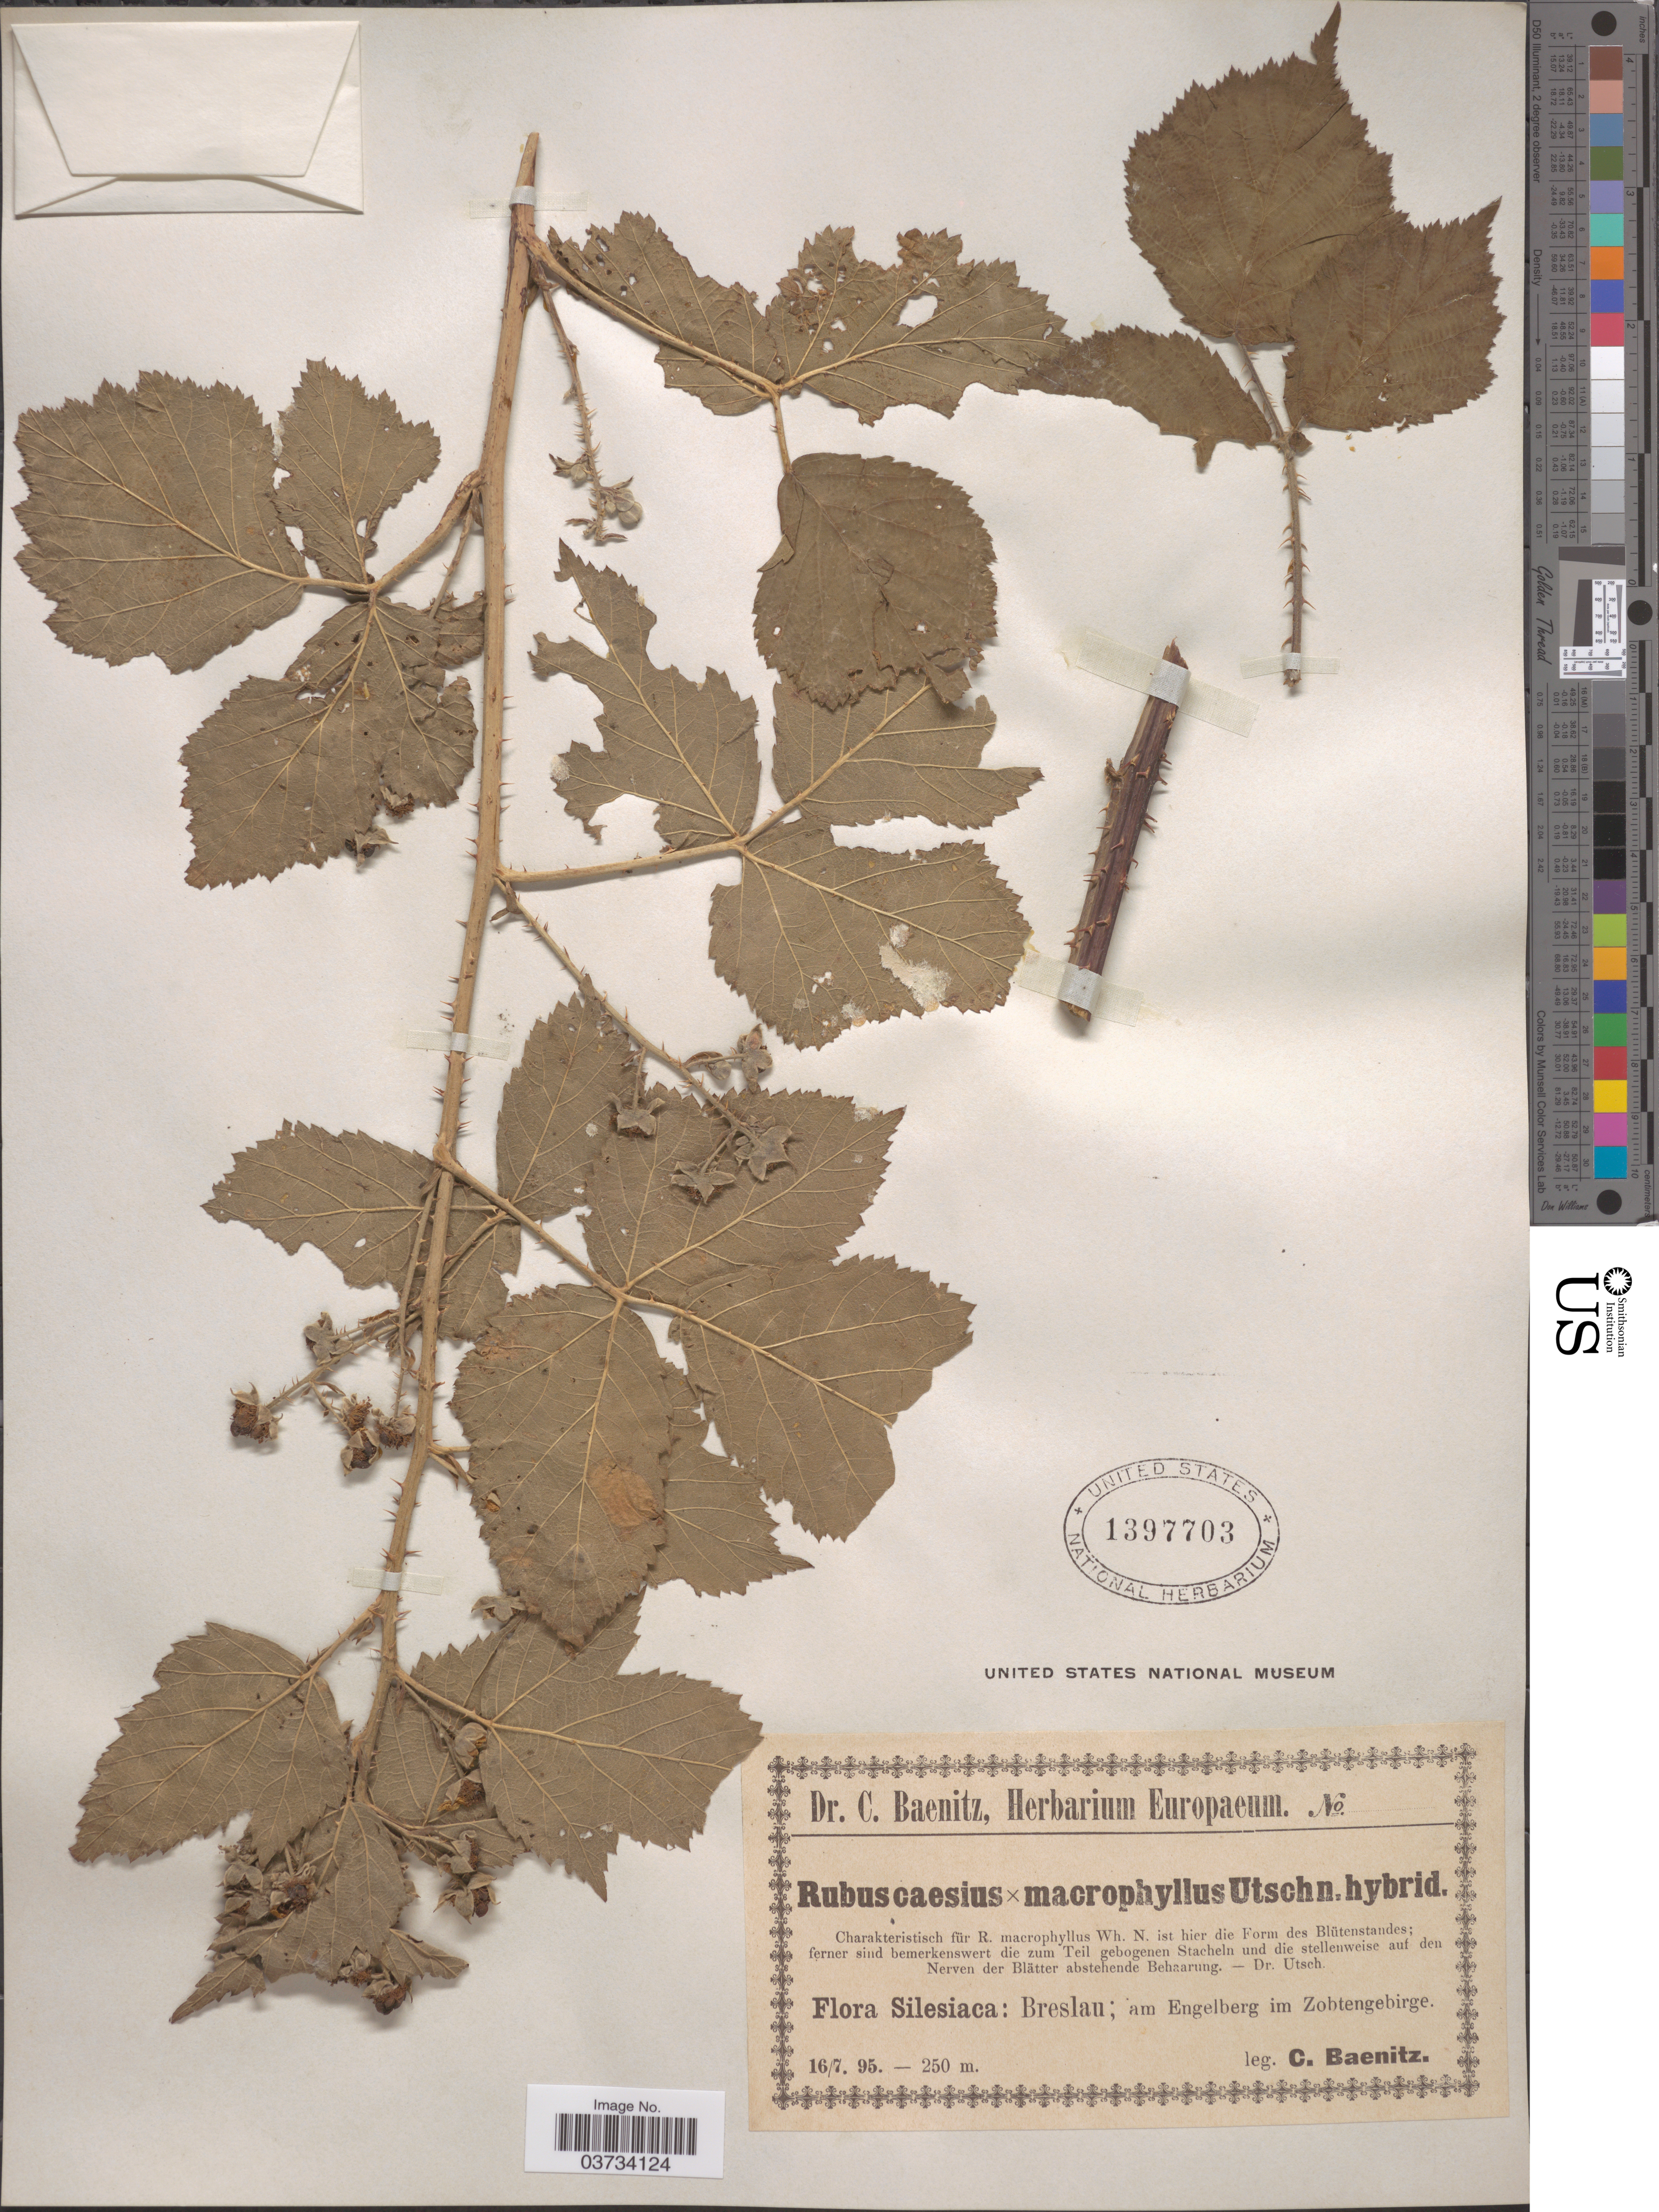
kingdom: Plantae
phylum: Tracheophyta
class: Magnoliopsida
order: Rosales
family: Rosaceae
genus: Rubus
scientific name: Rubus caesius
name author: L.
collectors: C. G. Baenitz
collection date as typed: Transcribed d/m/y: 16/7/95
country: Poland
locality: Silesiaca: Breslau; am Engelberg im Zobtengebirge.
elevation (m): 250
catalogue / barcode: US 1397703